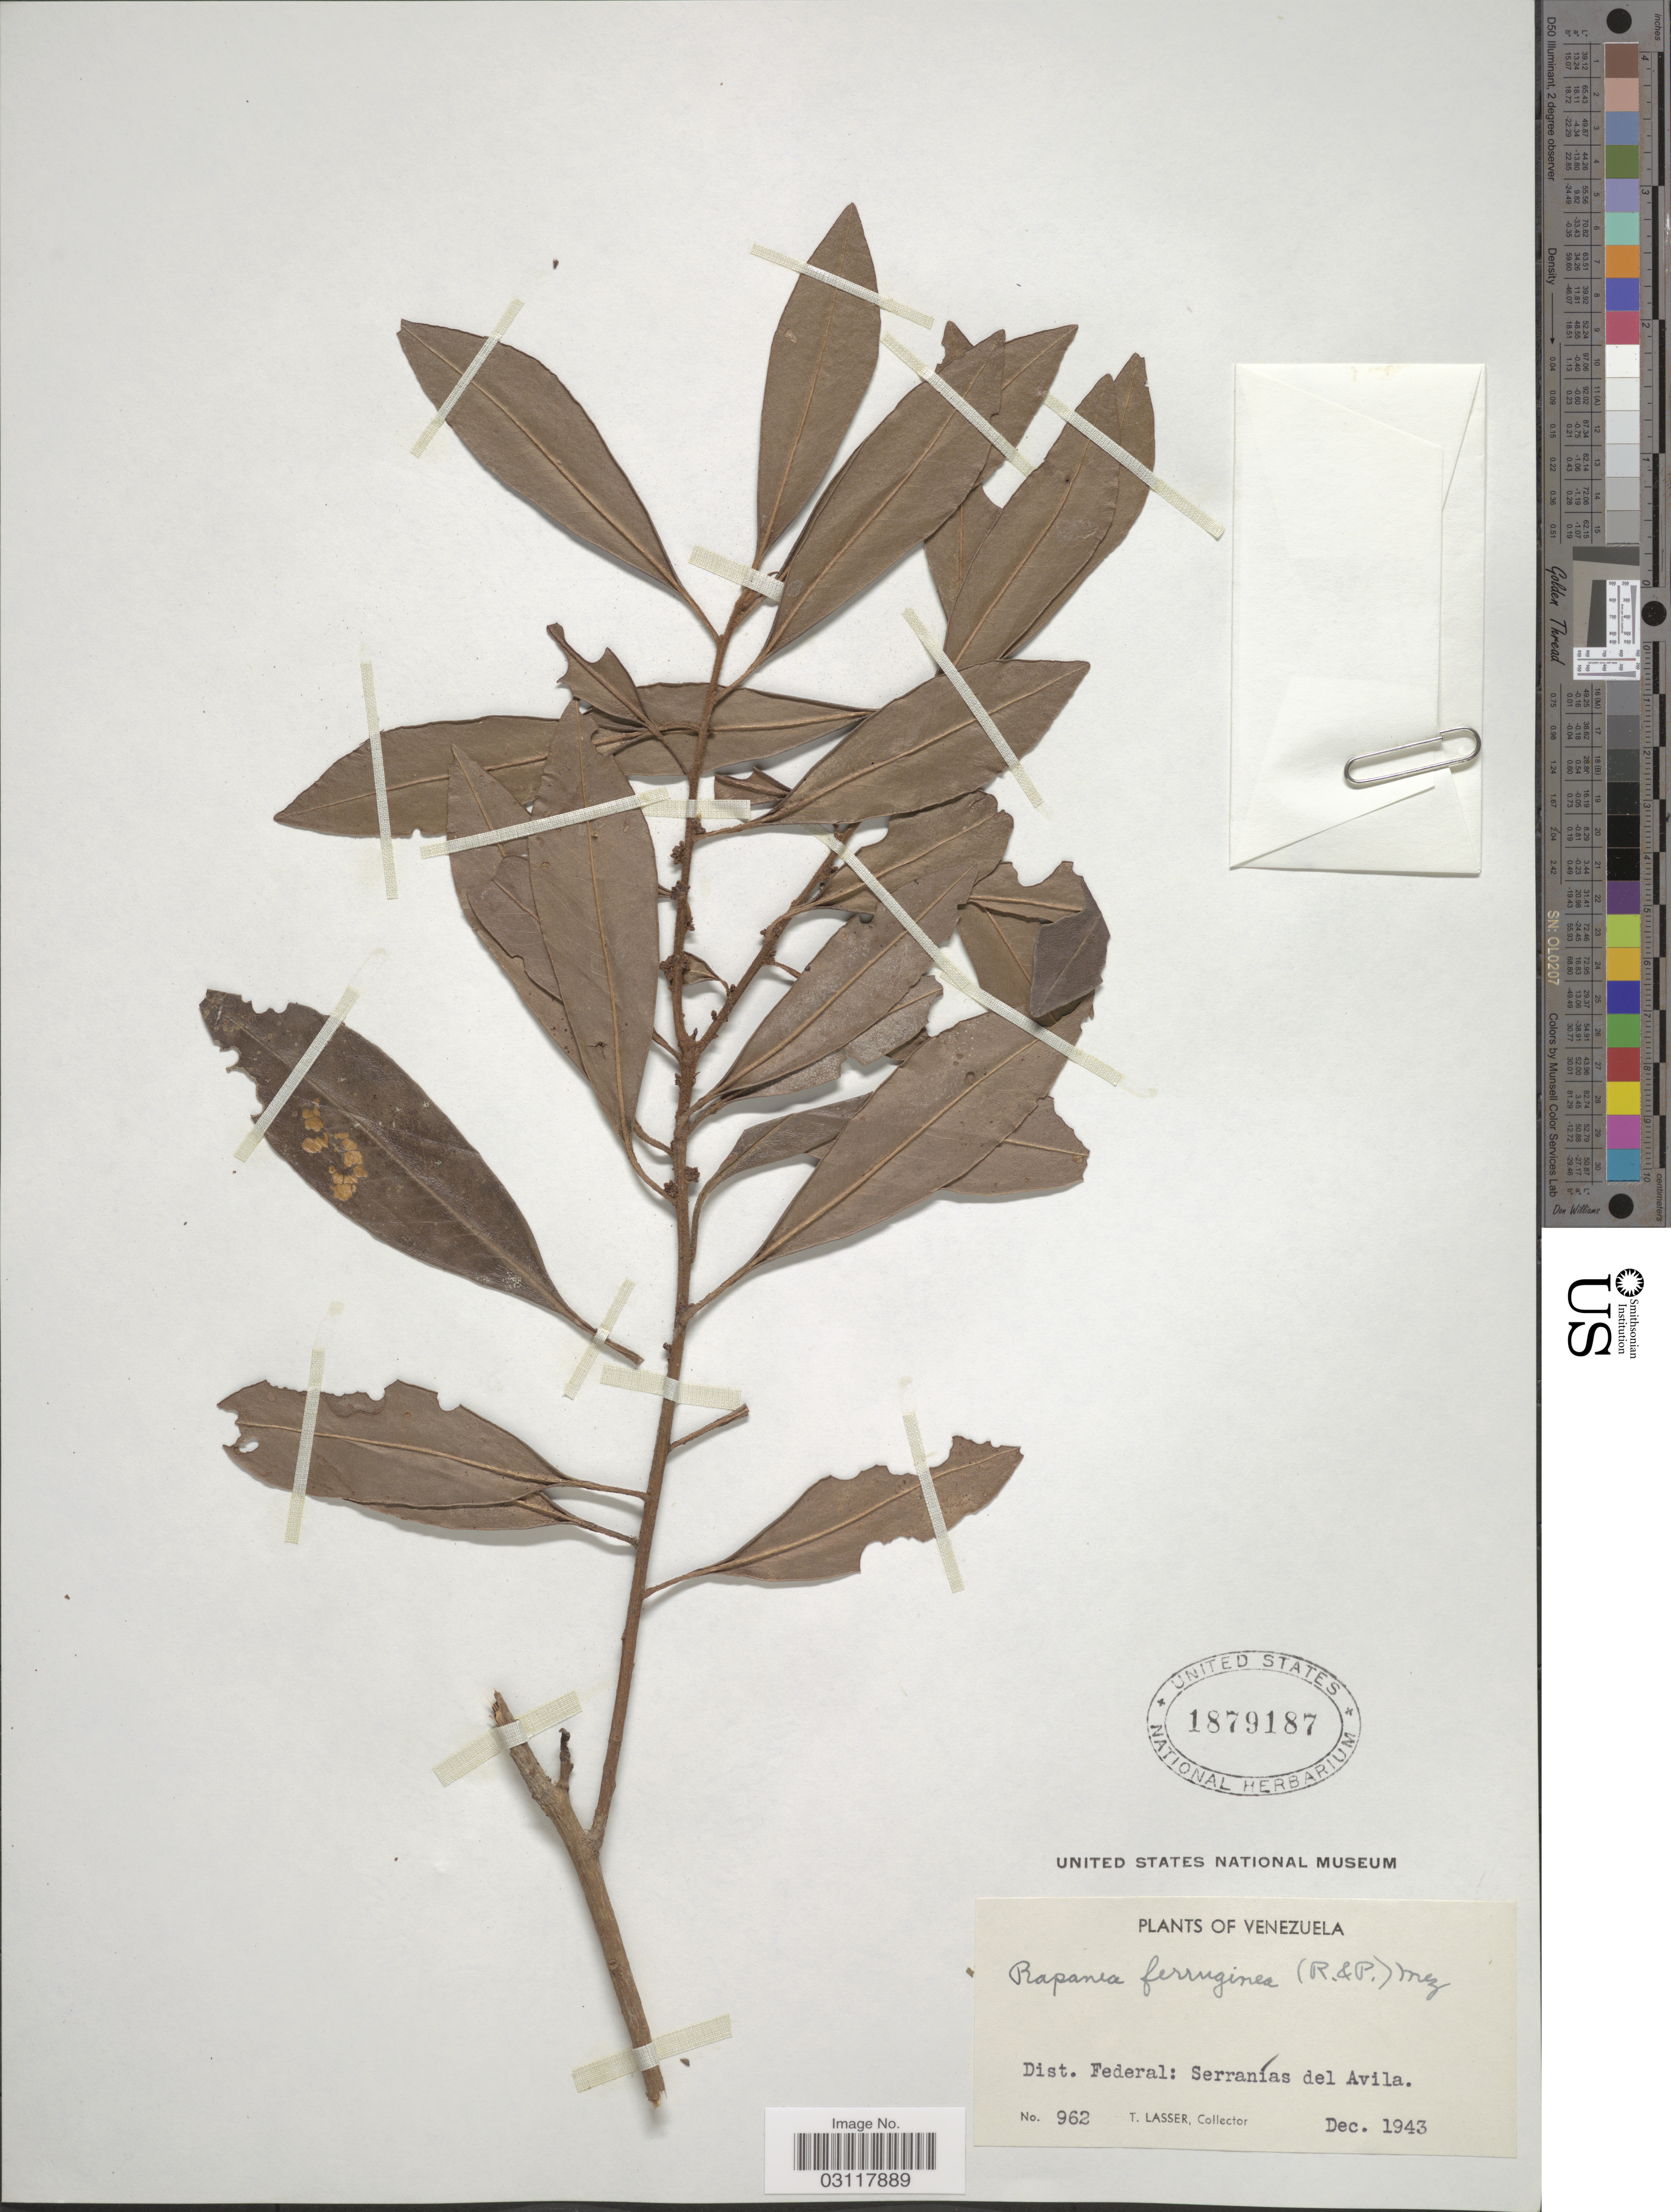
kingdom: Plantae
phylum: Tracheophyta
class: Magnoliopsida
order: Ericales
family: Primulaceae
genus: Rapanea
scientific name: Rapanea ferruginea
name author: (Ruiz & Pav.) Mez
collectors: T. Lasser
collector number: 962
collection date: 1943-12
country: Venezuela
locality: Dist. Federal: Serranías del Avila.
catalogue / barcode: US 1879187